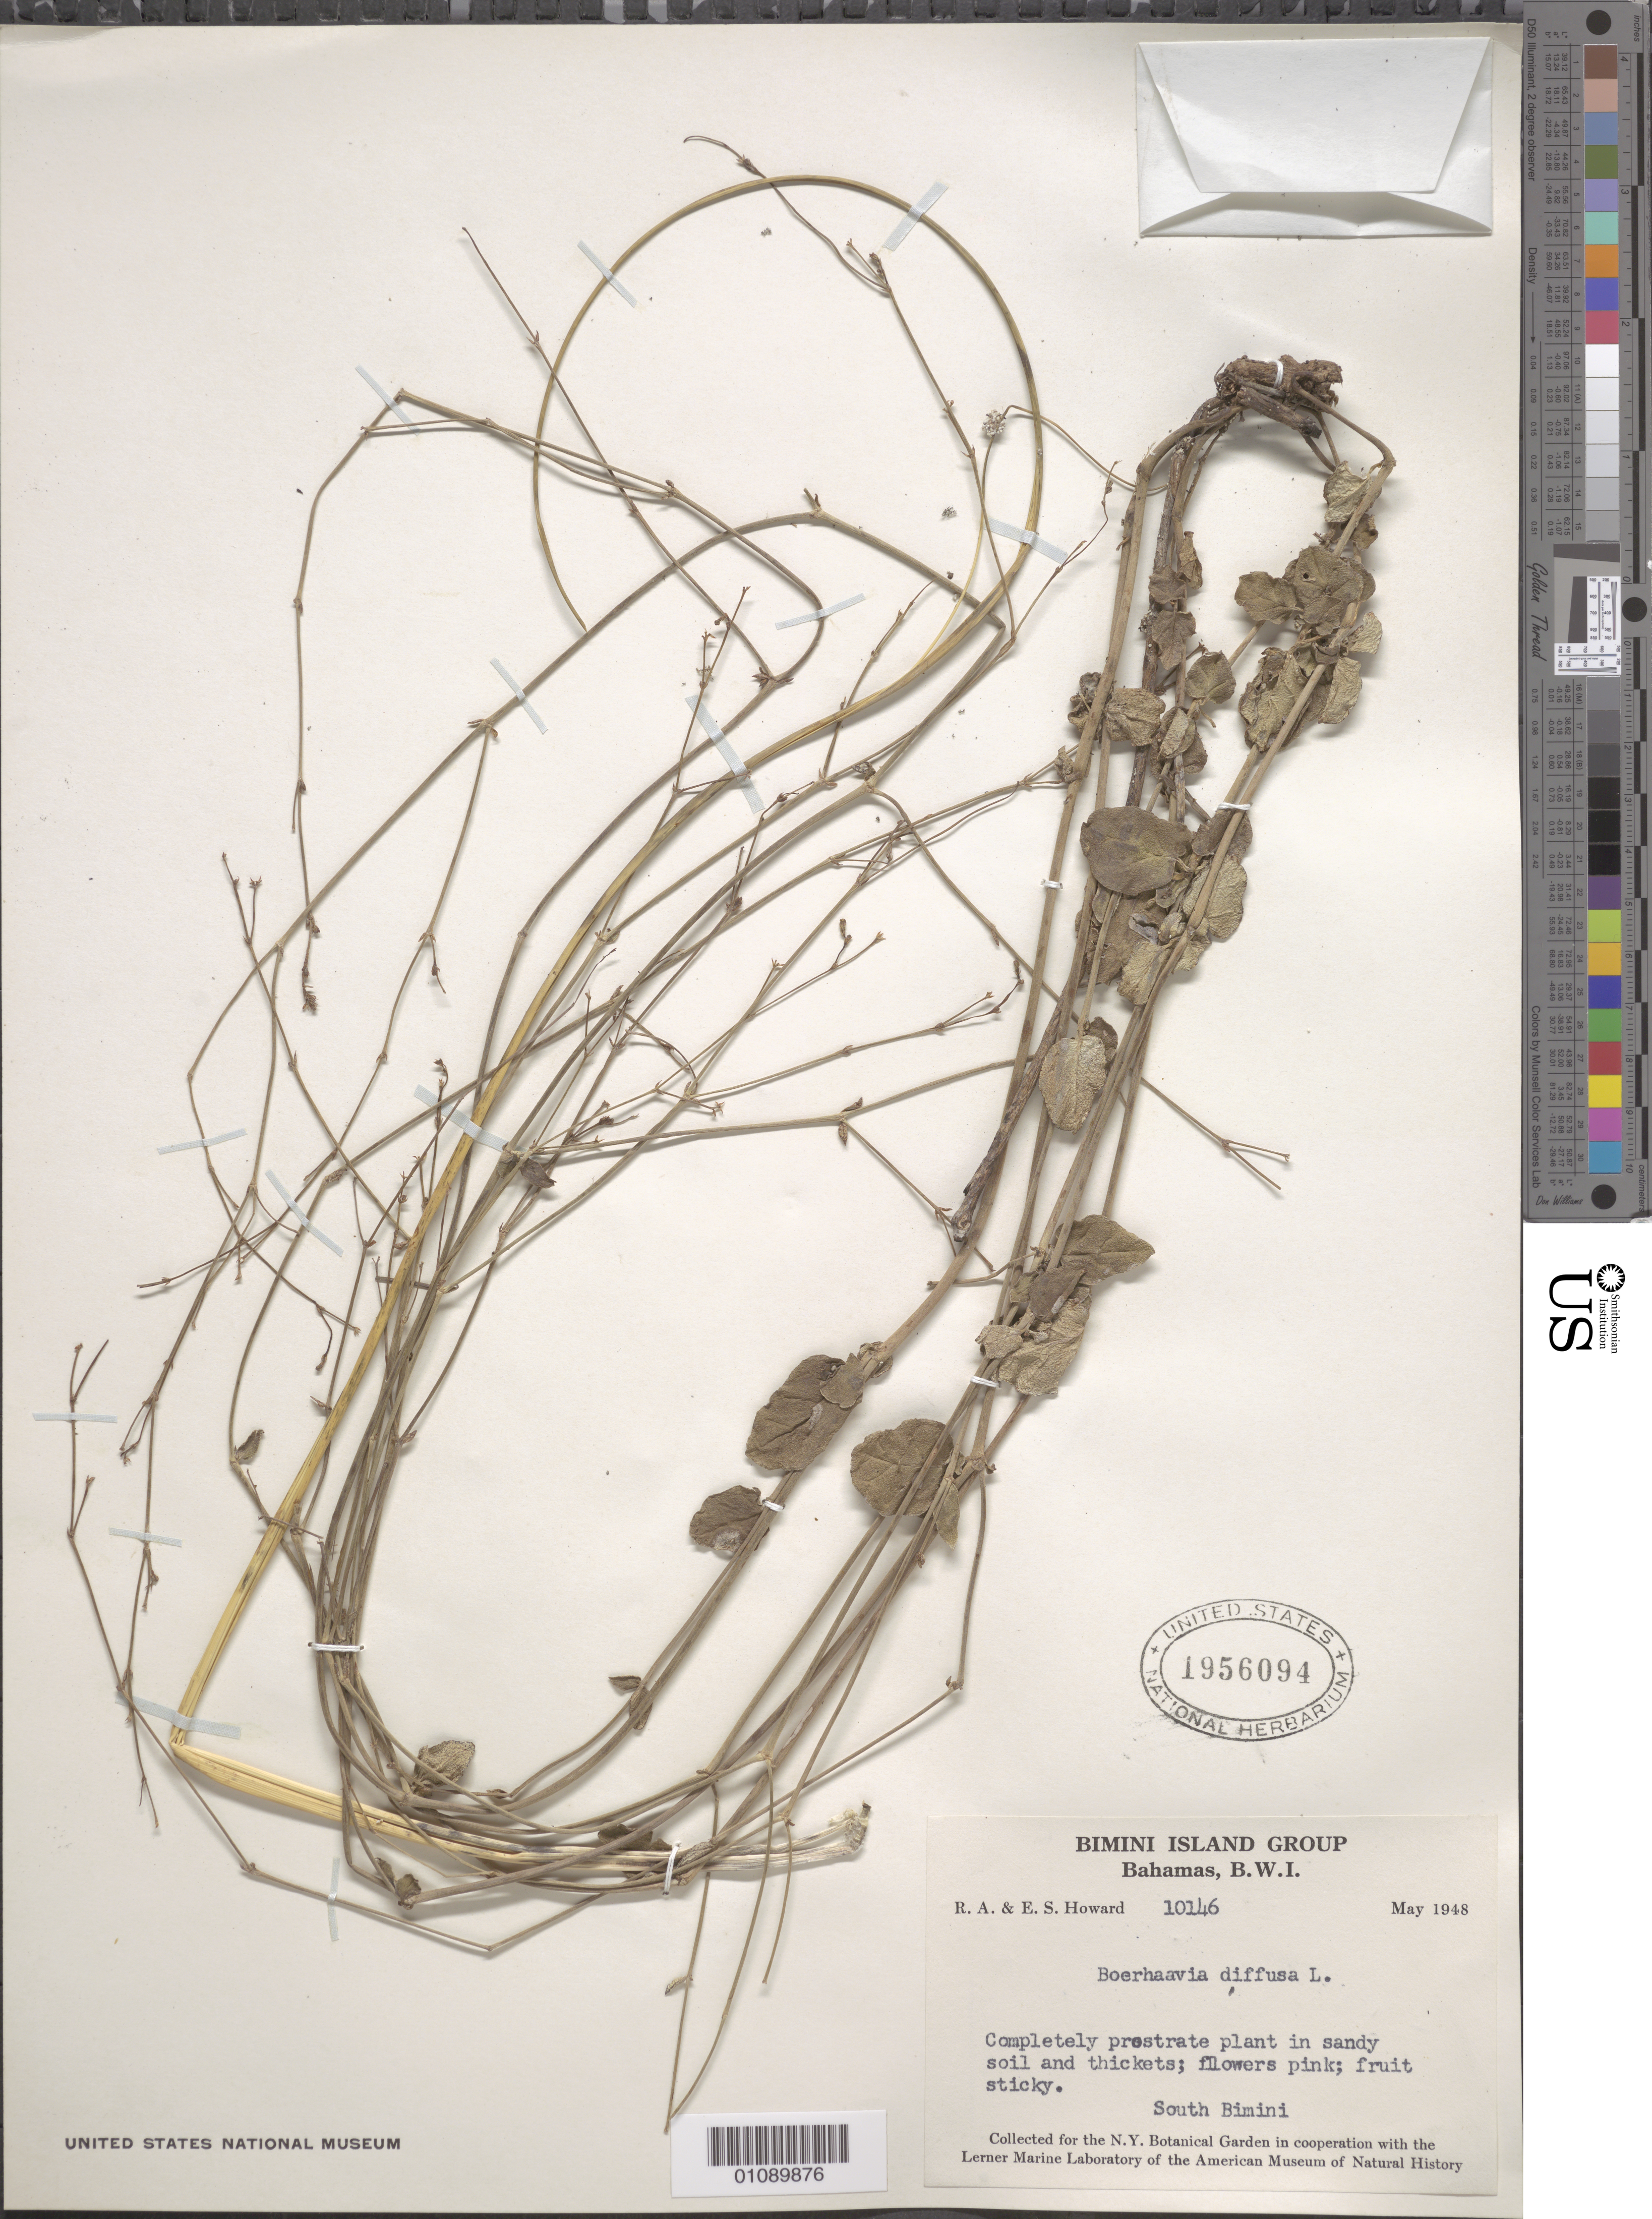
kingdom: Plantae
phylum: Tracheophyta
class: Magnoliopsida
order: Caryophyllales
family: Nyctaginaceae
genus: Boerhavia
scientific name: Boerhavia diffusa var. diffusa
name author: L.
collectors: E. S. Howard & R. A. Howard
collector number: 10146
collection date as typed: May 1948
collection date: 1948-05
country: Bahamas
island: South Bimini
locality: South Bimini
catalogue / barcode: US 1956094